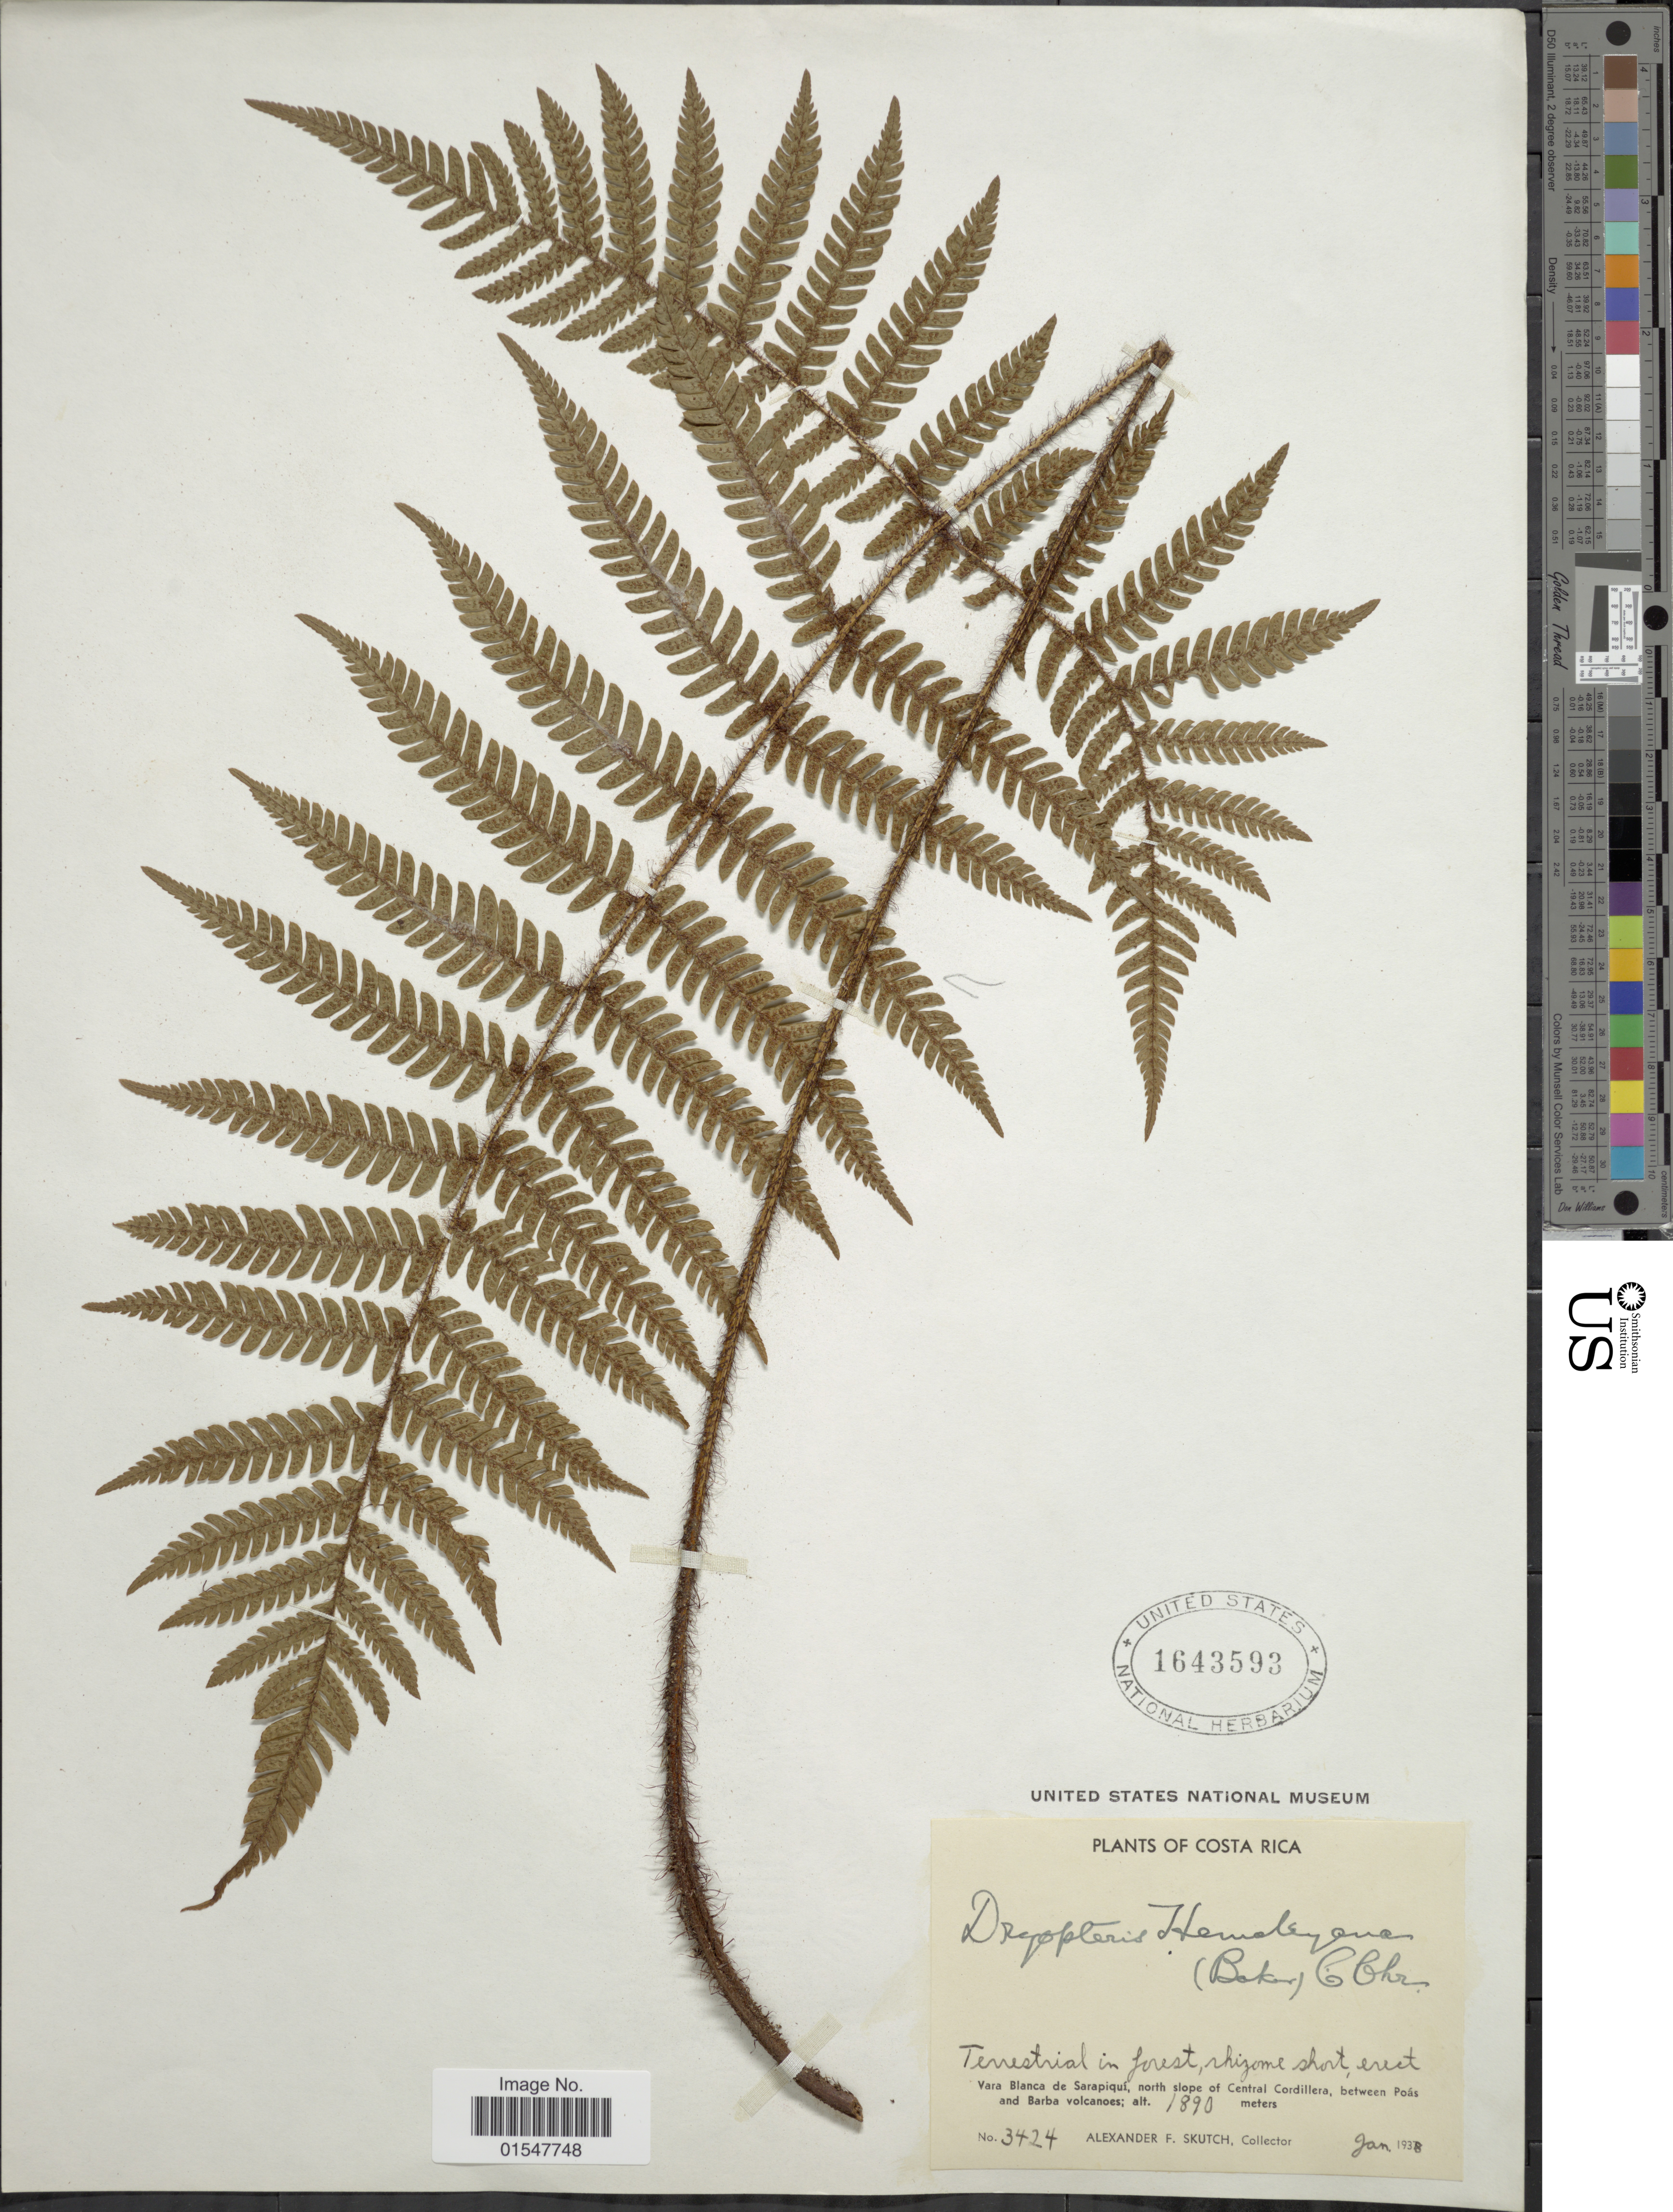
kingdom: Plantae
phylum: Tracheophyta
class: Polypodiopsida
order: Polypodiales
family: Dryopteridaceae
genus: Ctenitis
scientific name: Ctenitis hemsleyana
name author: (Baker ex Hemsl.) Copel.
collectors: A. F. Skutch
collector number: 3424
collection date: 1938-01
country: Costa Rica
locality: Vara Blanca de Sarapiqui, north slope of Central Cordillera, between Poas and barba volcanoes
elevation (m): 1890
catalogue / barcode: US 1643593